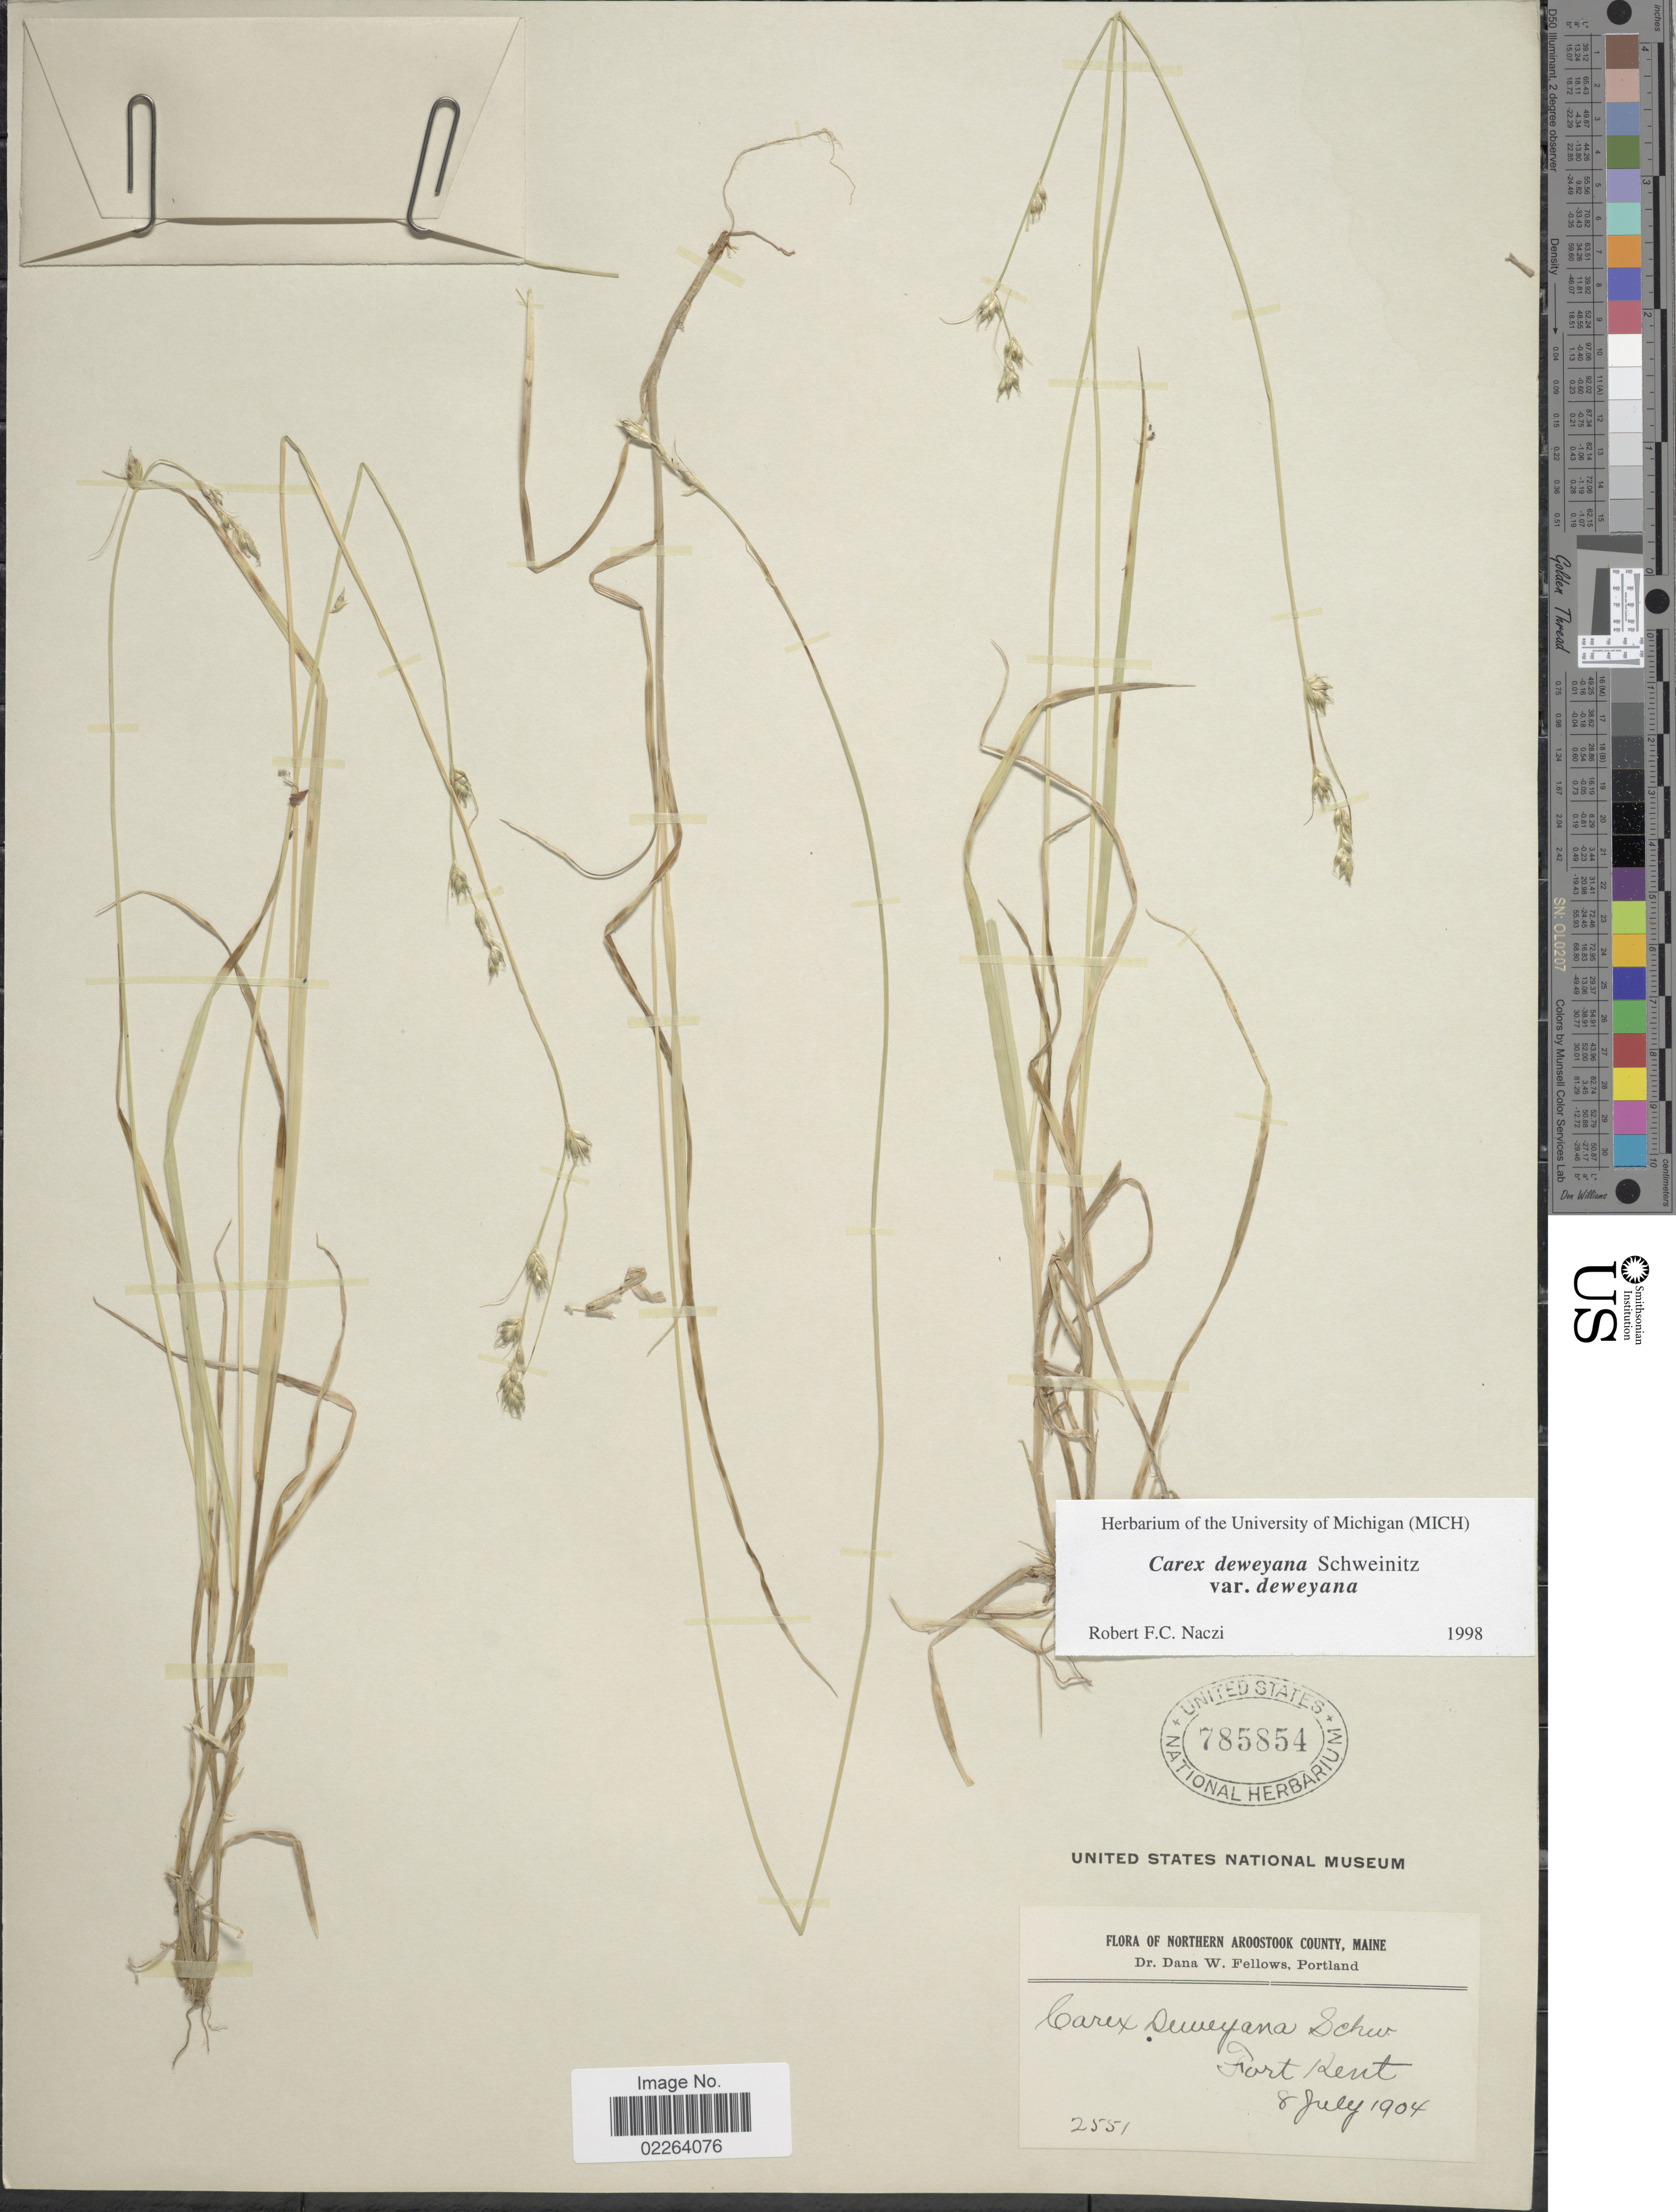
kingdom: Plantae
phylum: Tracheophyta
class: Liliopsida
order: Poales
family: Cyperaceae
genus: Carex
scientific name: Carex deweyana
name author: Schwein.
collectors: D. W. Fellows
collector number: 2551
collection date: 1904-07-08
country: United States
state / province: Maine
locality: Northern Aroostook County, Fort Kent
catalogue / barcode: US 785854